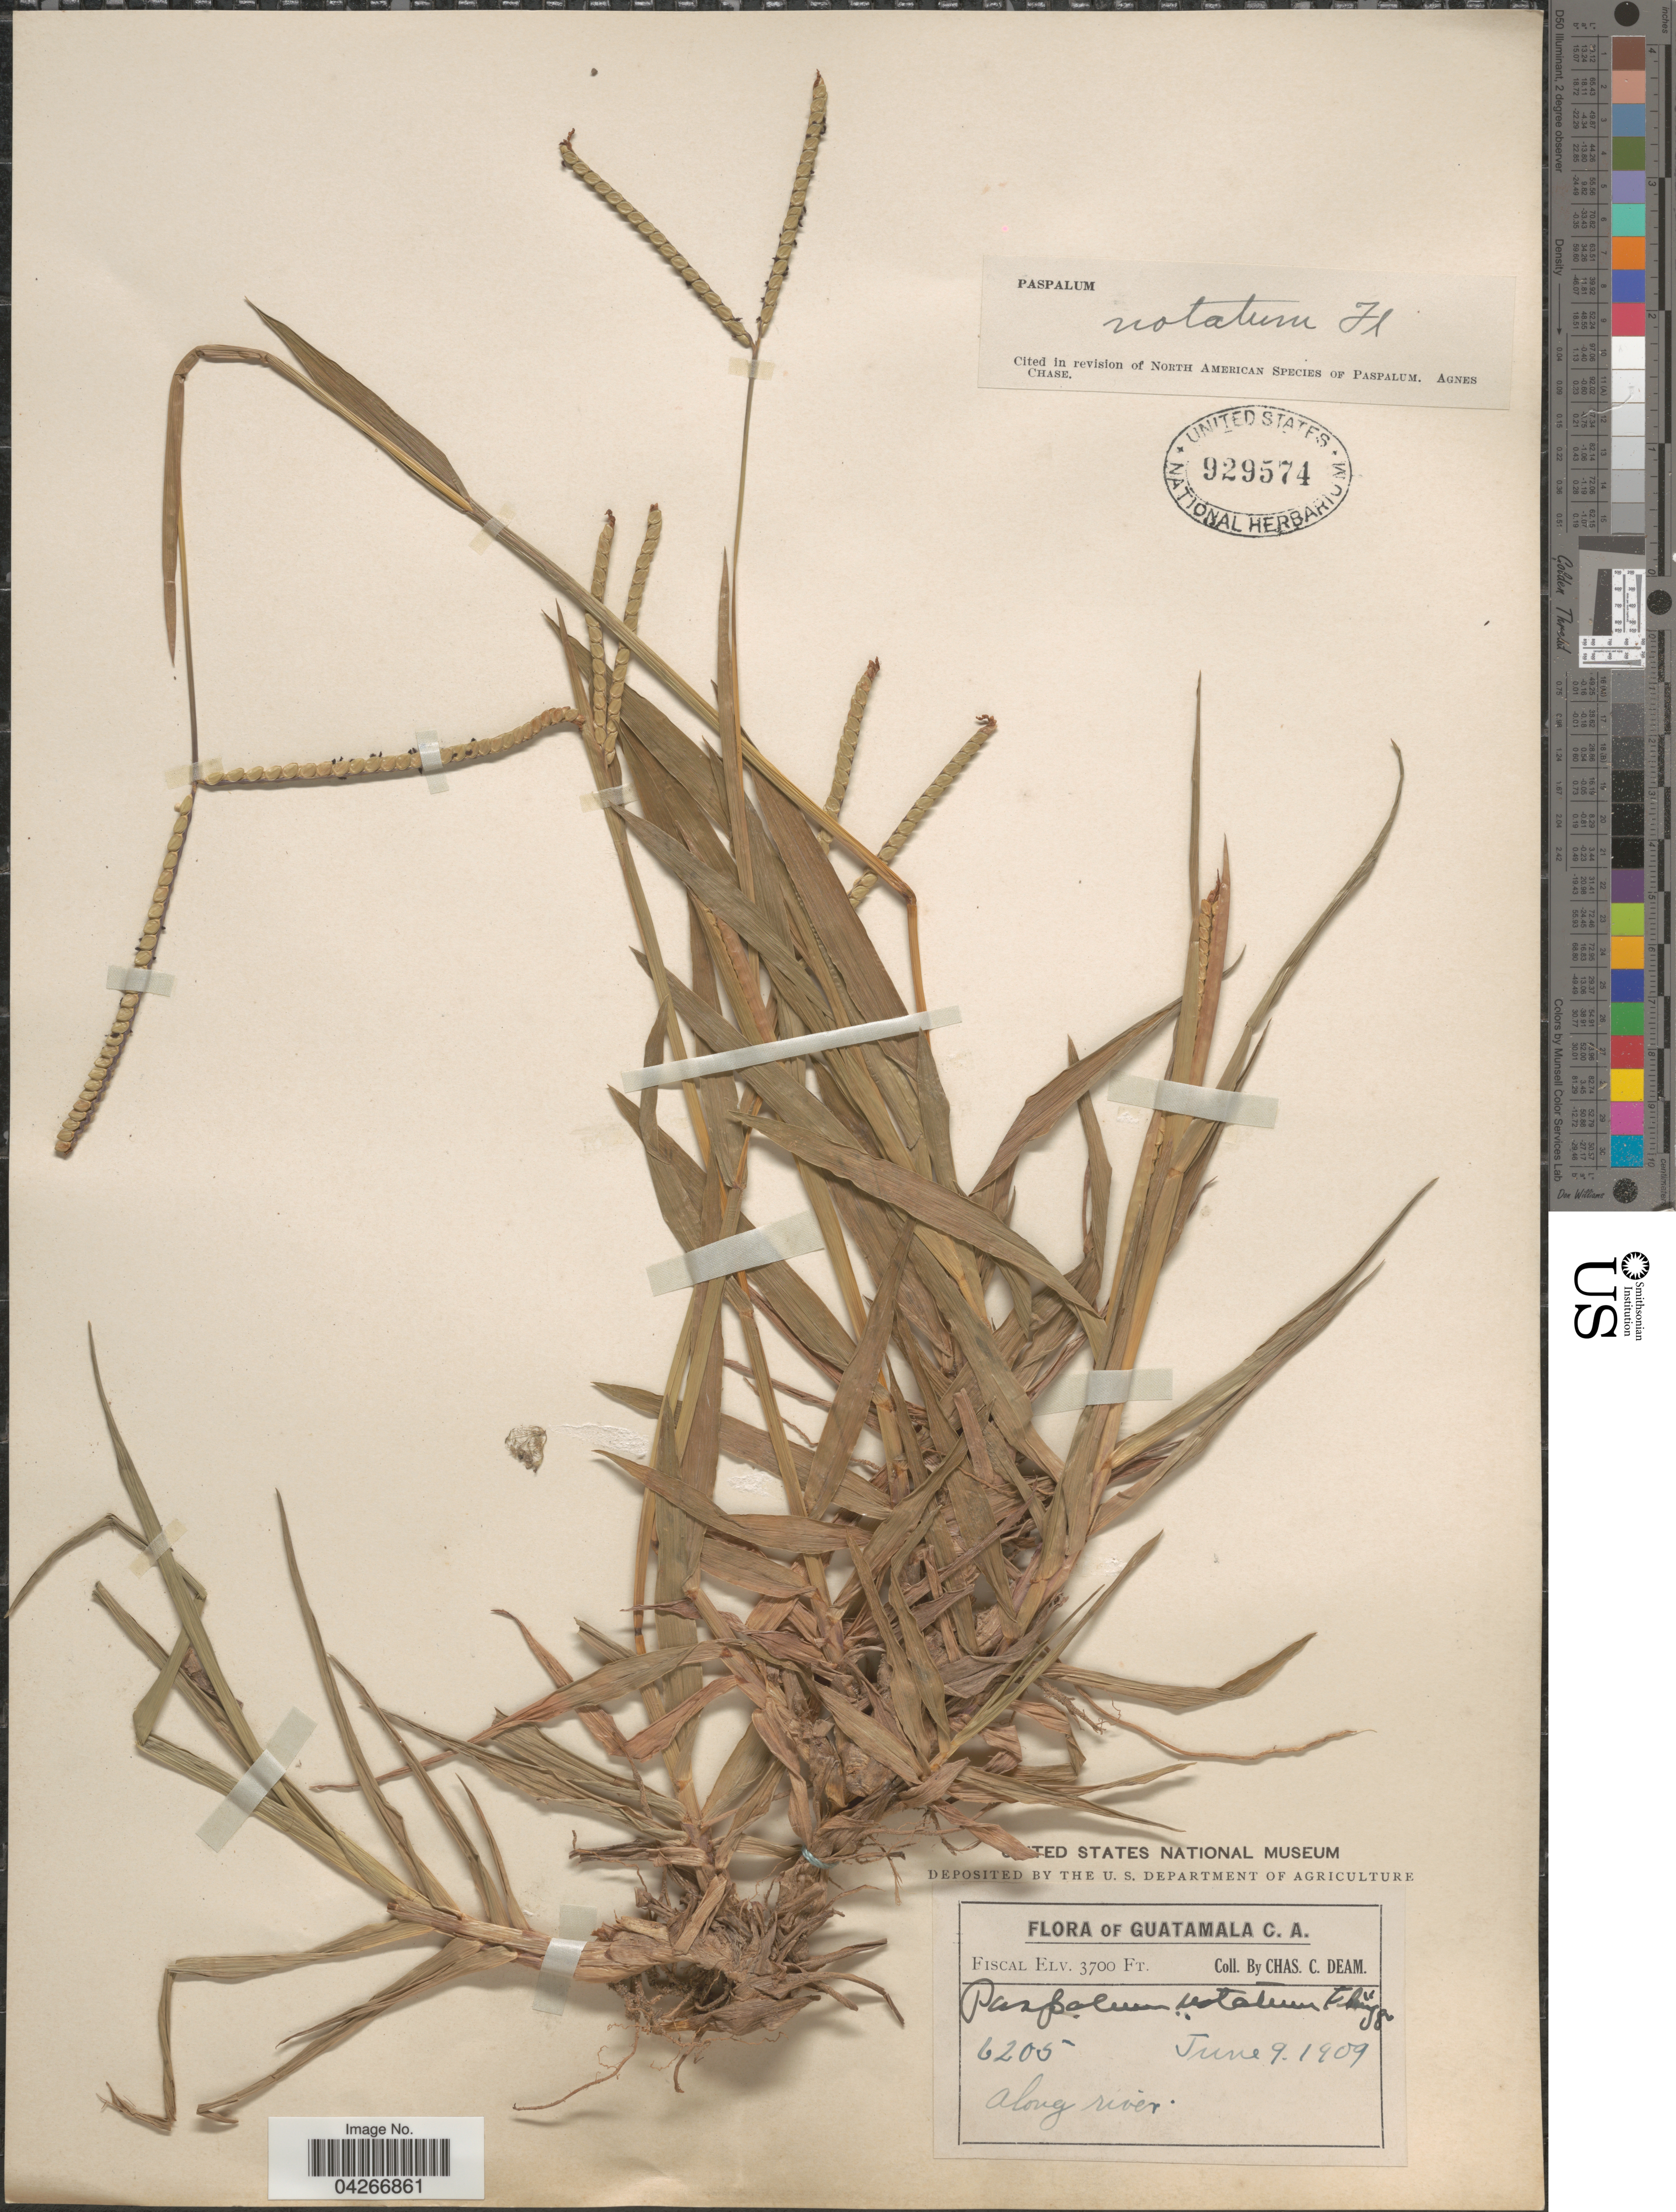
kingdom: Plantae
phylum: Tracheophyta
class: Liliopsida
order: Poales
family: Poaceae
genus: Paspalum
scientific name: Paspalum notatum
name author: Flüggé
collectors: C. C. Deam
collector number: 6205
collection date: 1909-06-09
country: Guatemala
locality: Fiscal.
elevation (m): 1128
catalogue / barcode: US 929574